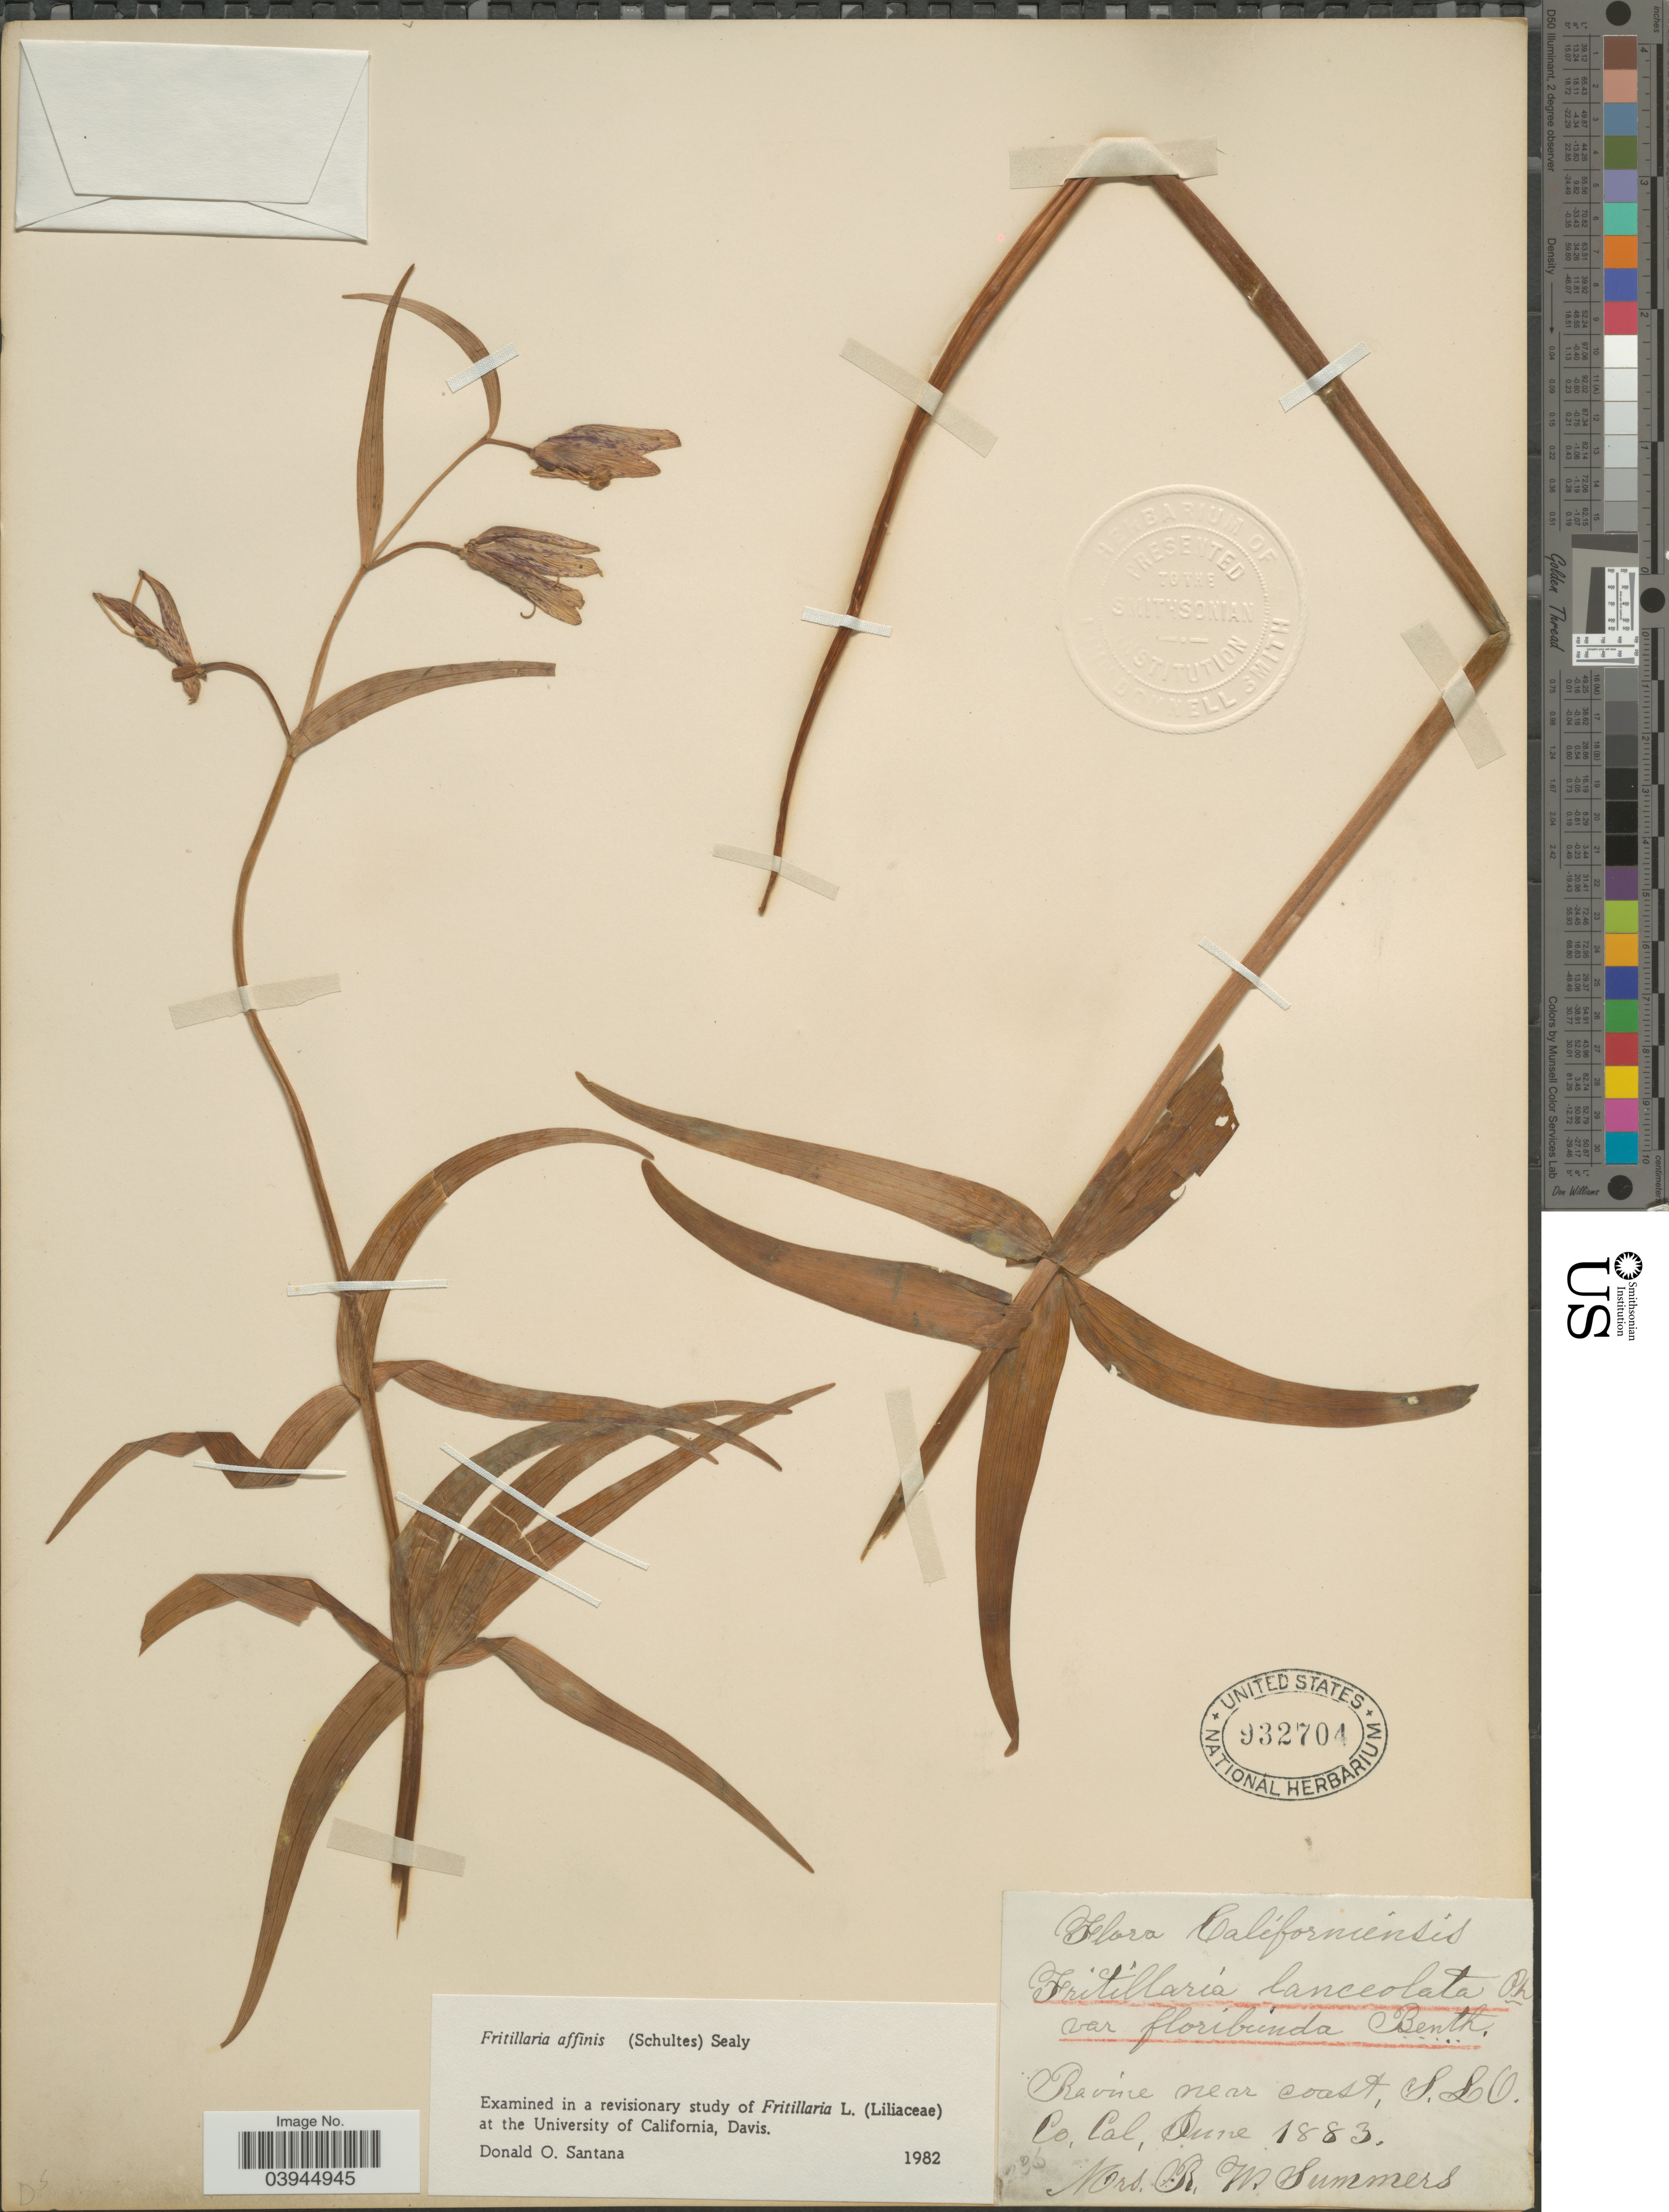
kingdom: Plantae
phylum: Tracheophyta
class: Liliopsida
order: Liliales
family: Liliaceae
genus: Fritillaria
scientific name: Fritillaria affinis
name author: (Schult. & Schult. f.) Sealy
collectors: R. Summers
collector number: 236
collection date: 1883-06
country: United States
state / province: California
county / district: San Luis Obispo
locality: Ravine near coast, S. Lo. Co.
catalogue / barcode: US 932704